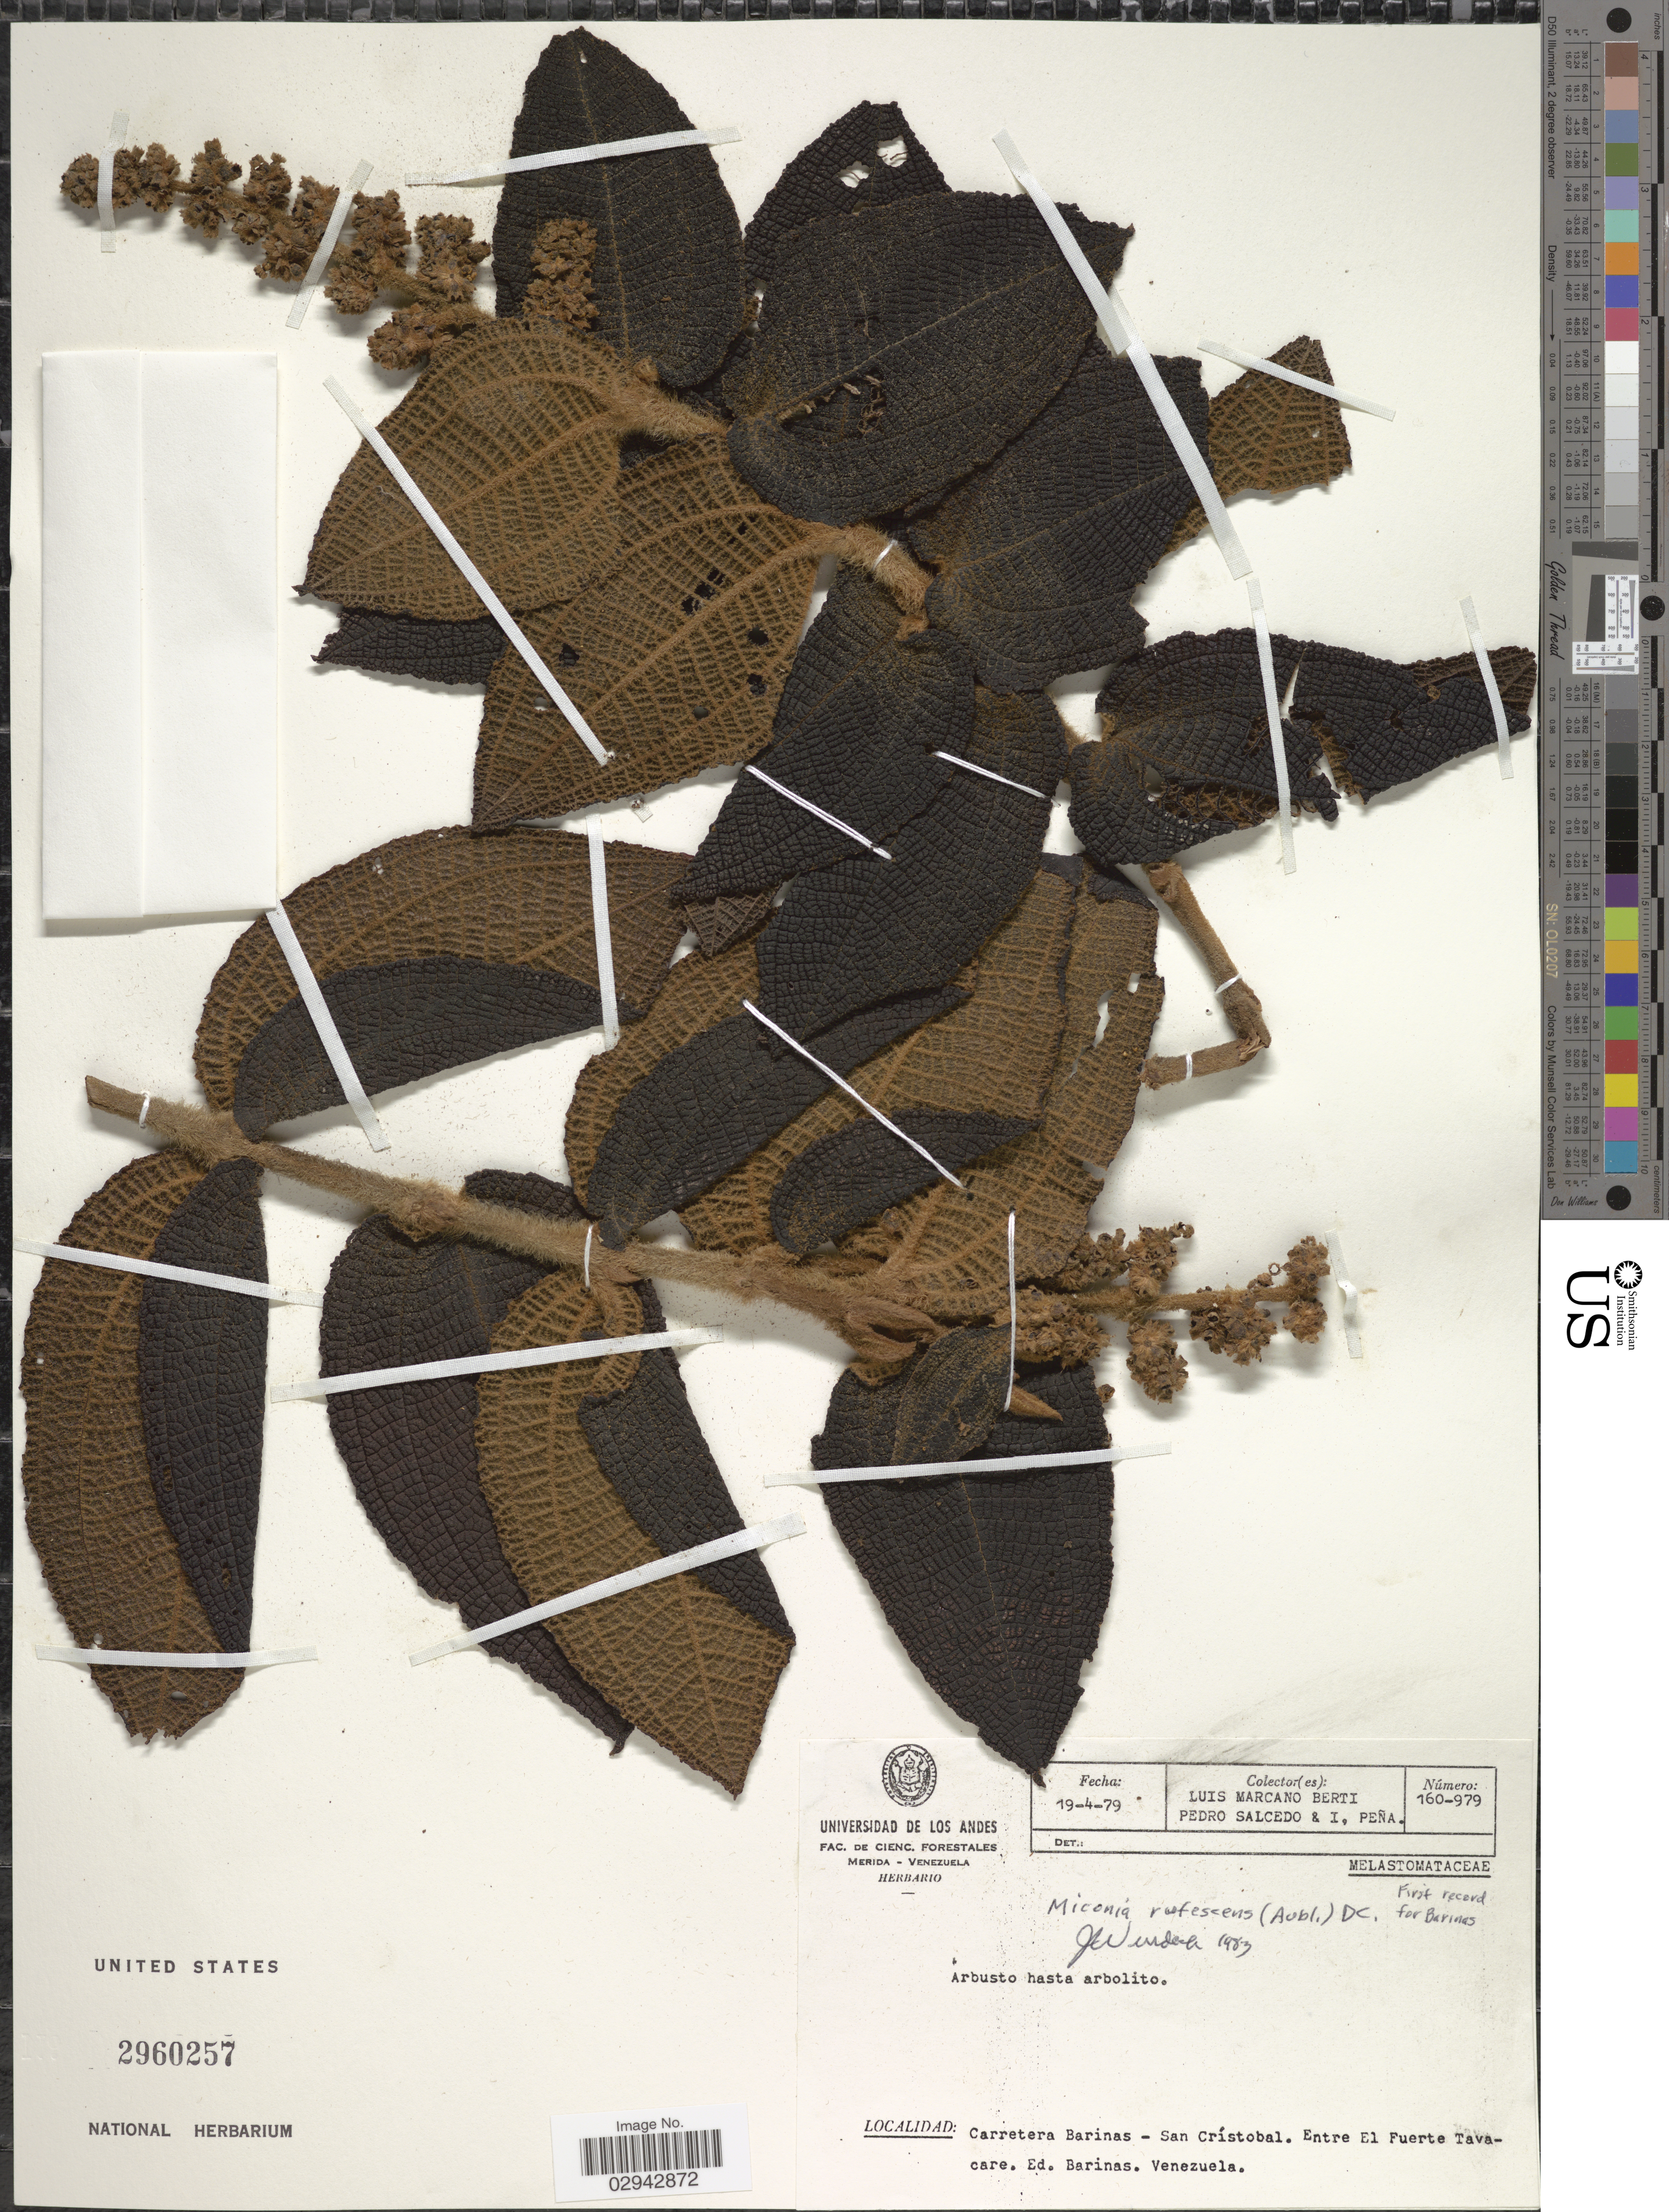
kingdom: Plantae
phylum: Tracheophyta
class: Magnoliopsida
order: Myrtales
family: Melastomataceae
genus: Miconia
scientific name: Miconia rufescens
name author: (Aubl.) DC.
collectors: L. Marcano-Berti, P. Salcedo & I. Pena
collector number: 160-979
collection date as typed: Transcribed d/m/y: 19/4/79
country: Venezuela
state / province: Barinas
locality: Carretera Barinas - San Crístobal. Entre El Fuerte Tavacare.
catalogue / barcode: US 2960257